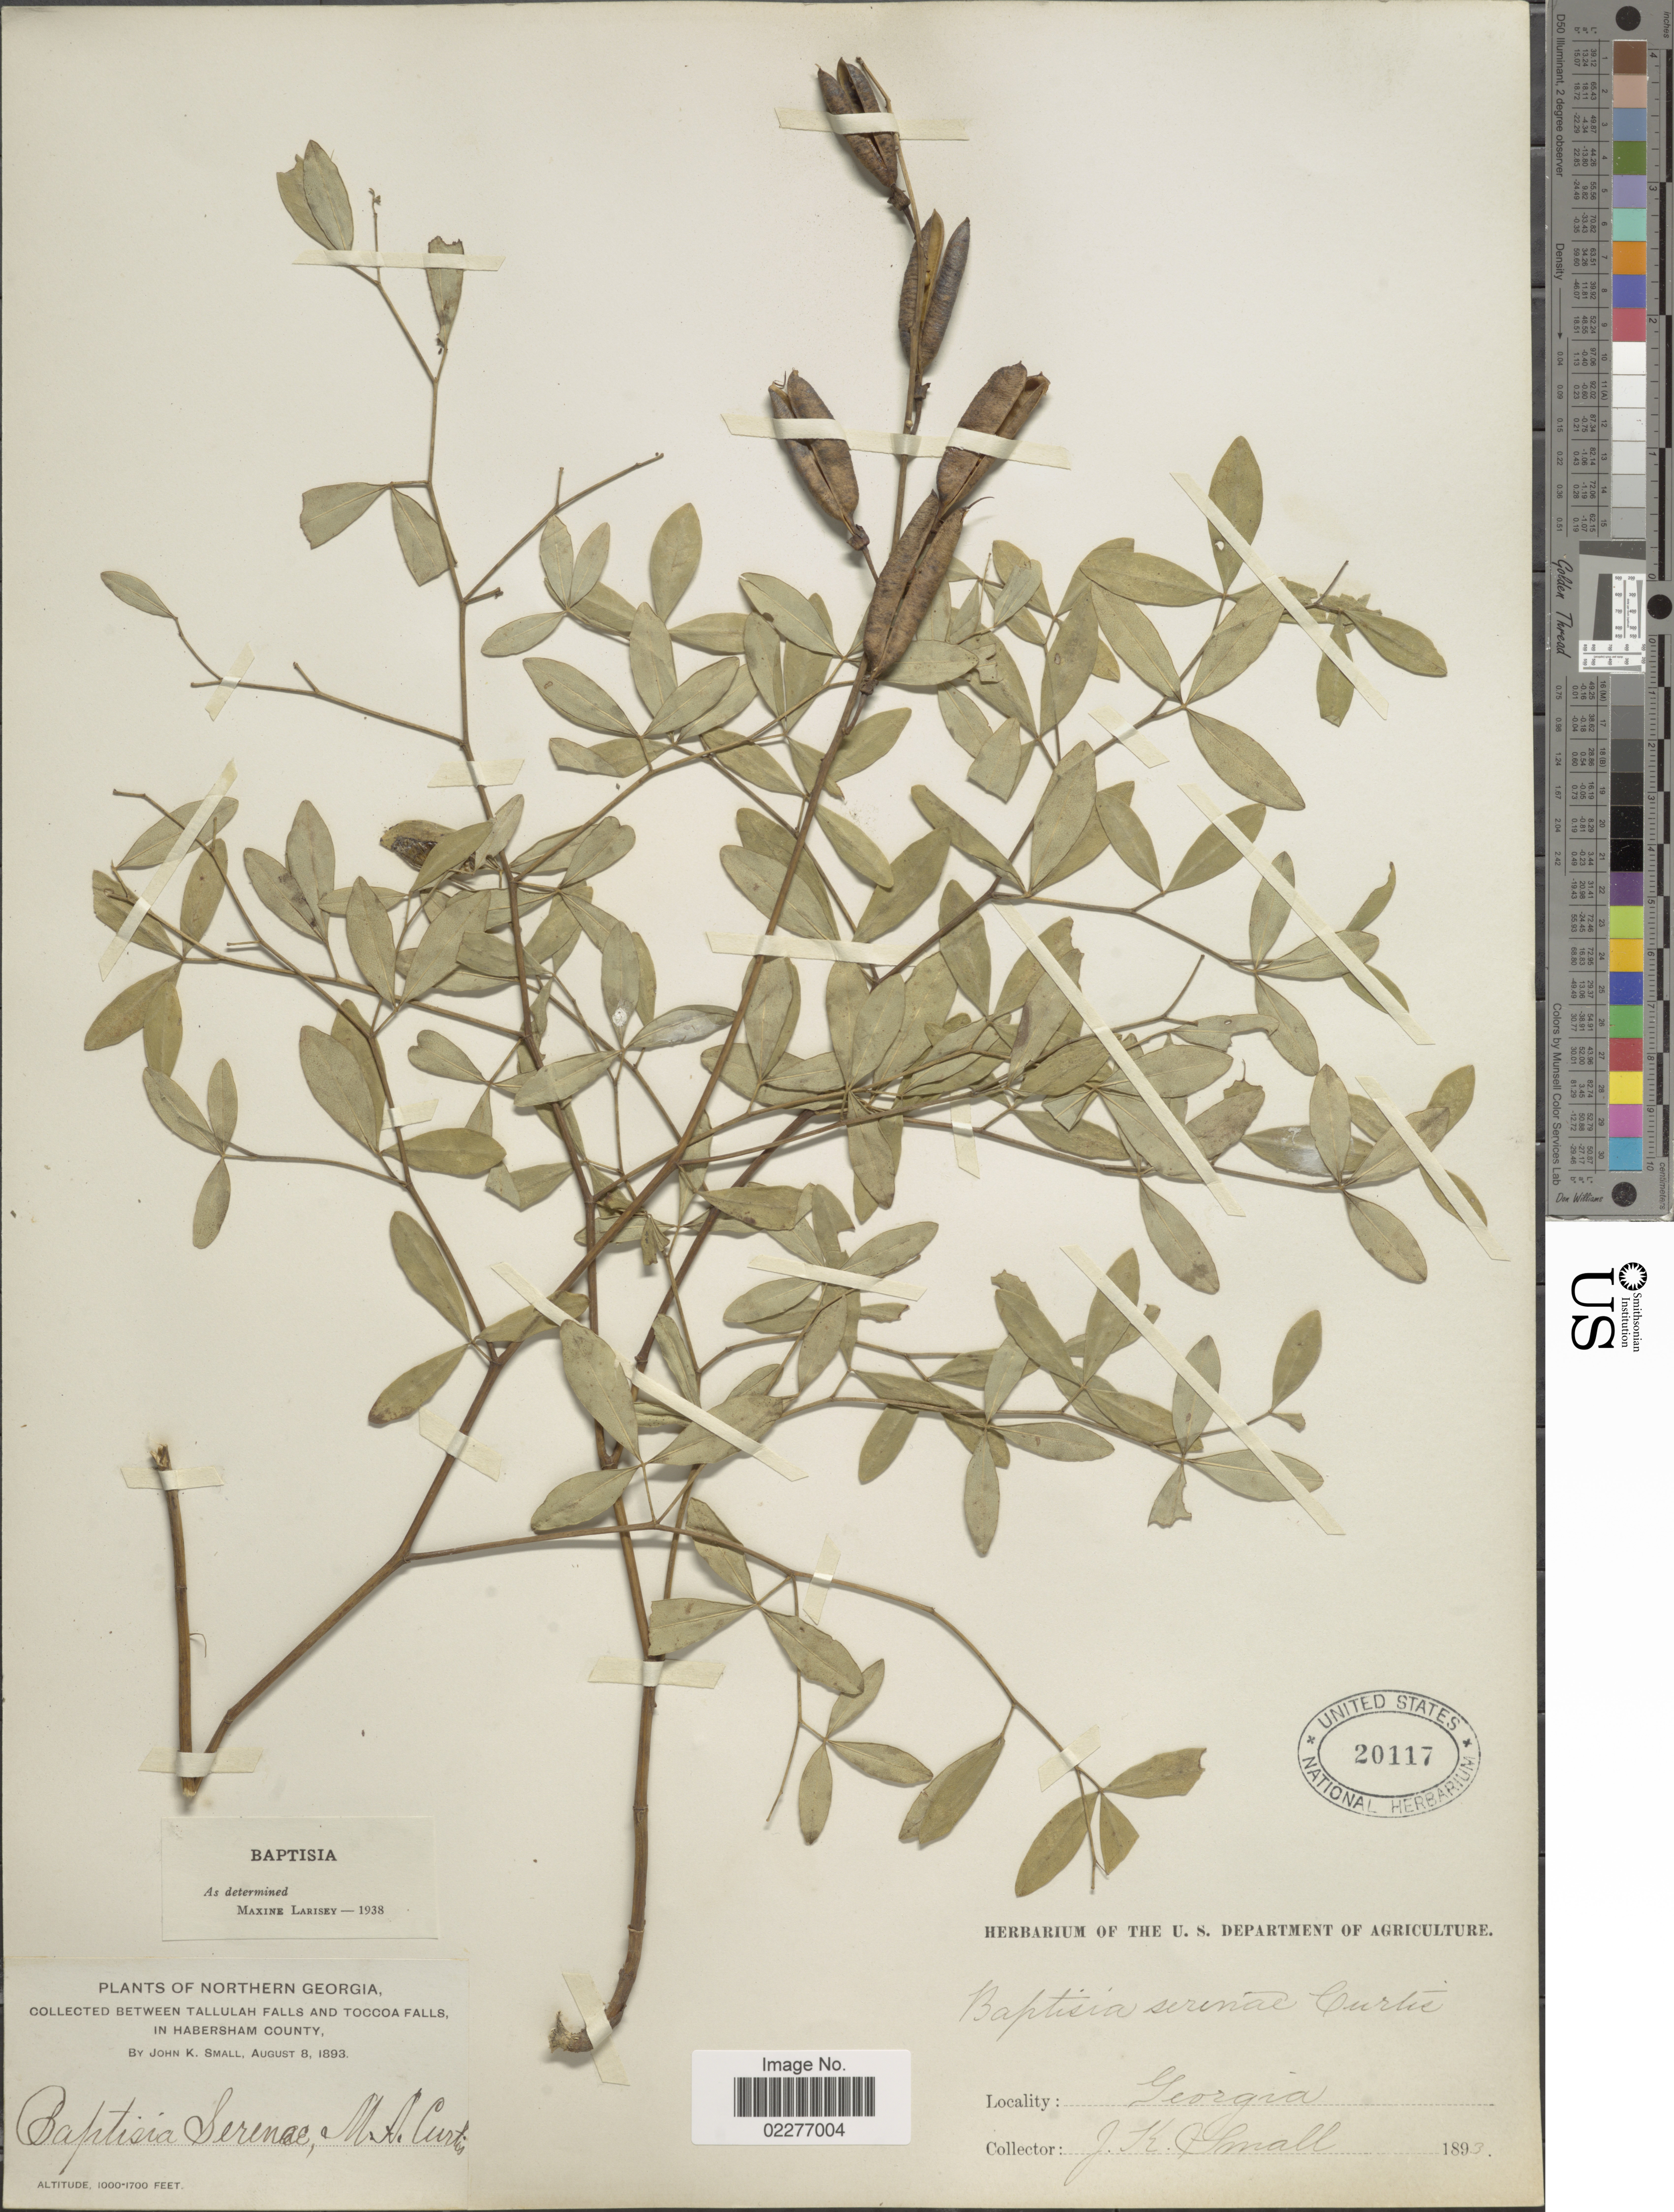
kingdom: Plantae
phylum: Tracheophyta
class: Magnoliopsida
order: Fabales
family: Fabaceae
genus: Baptisia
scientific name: Baptisia serenae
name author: M.A. Curtis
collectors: J. K. Small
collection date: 1893-08-08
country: United States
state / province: Georgia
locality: Northern Georgia, between Tallulah Falls and Toccoa Falls, in Habersham County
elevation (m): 305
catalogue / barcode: US 20117